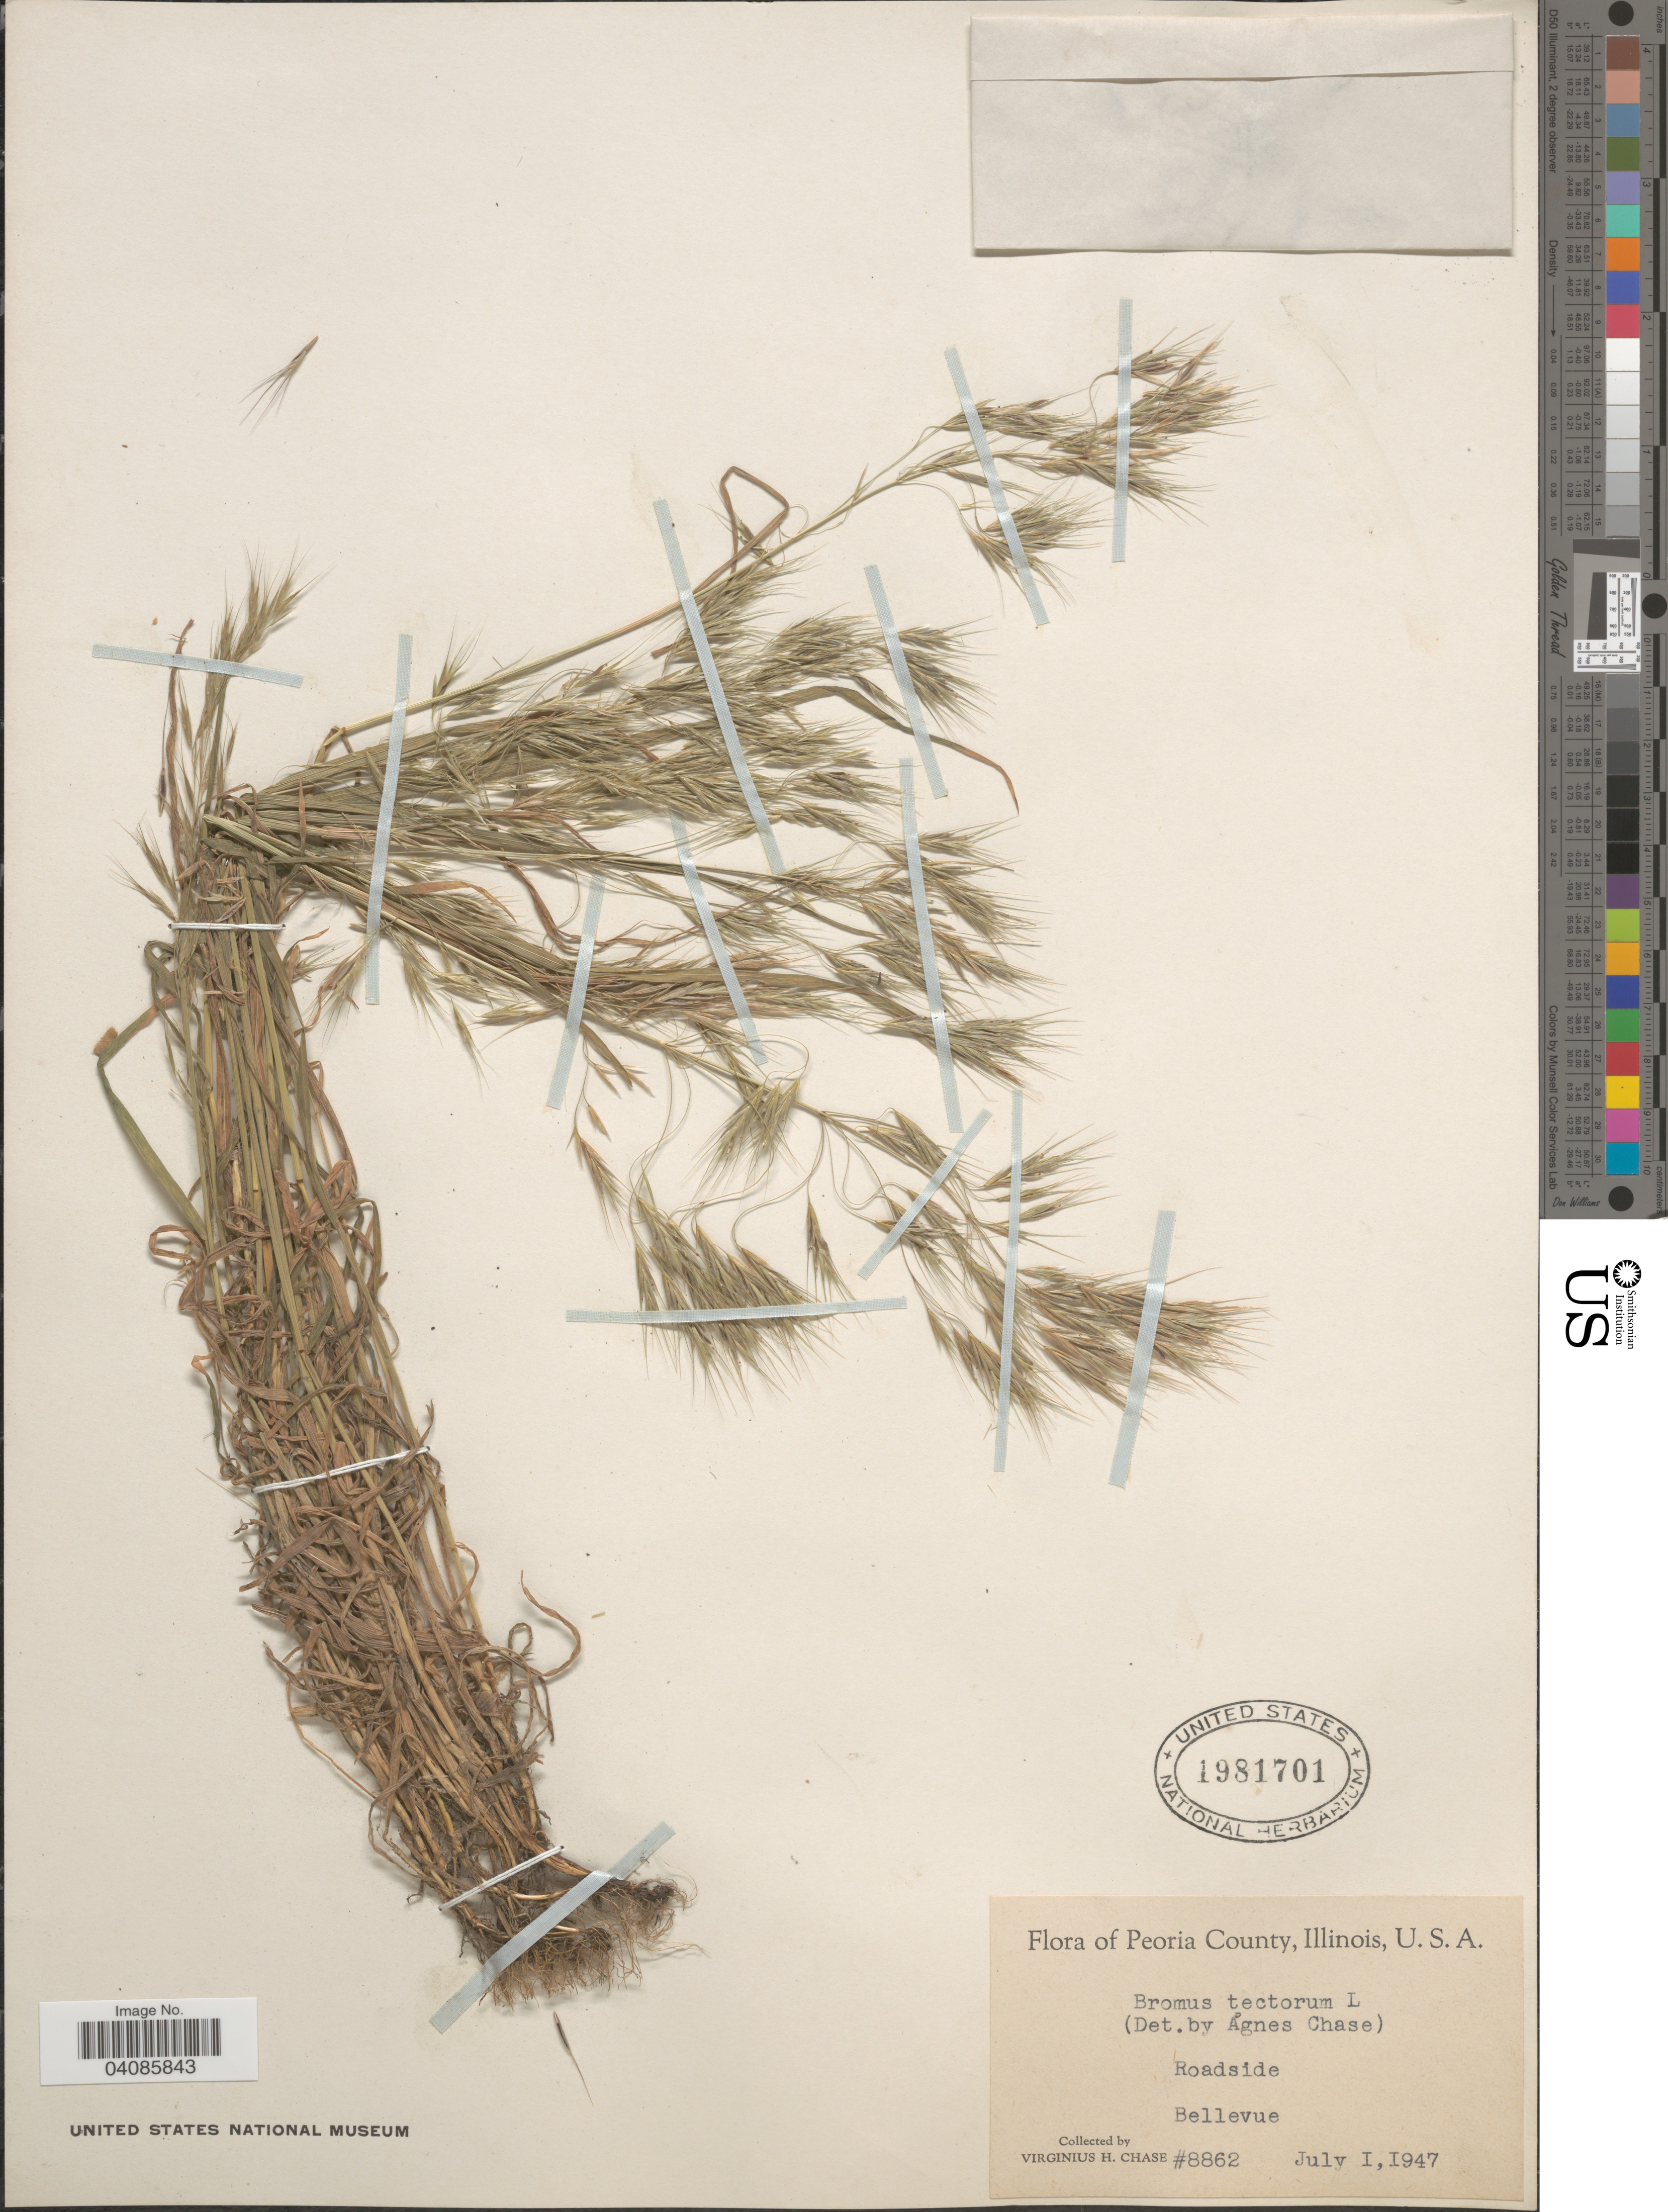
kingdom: Plantae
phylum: Tracheophyta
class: Liliopsida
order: Poales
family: Poaceae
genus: Bromus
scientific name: Bromus tectorum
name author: L.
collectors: V. H. Chase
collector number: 8862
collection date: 1947-07-01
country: United States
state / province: Illinois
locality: Peoria County. Roadside. Bellevue.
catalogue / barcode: US 1981701